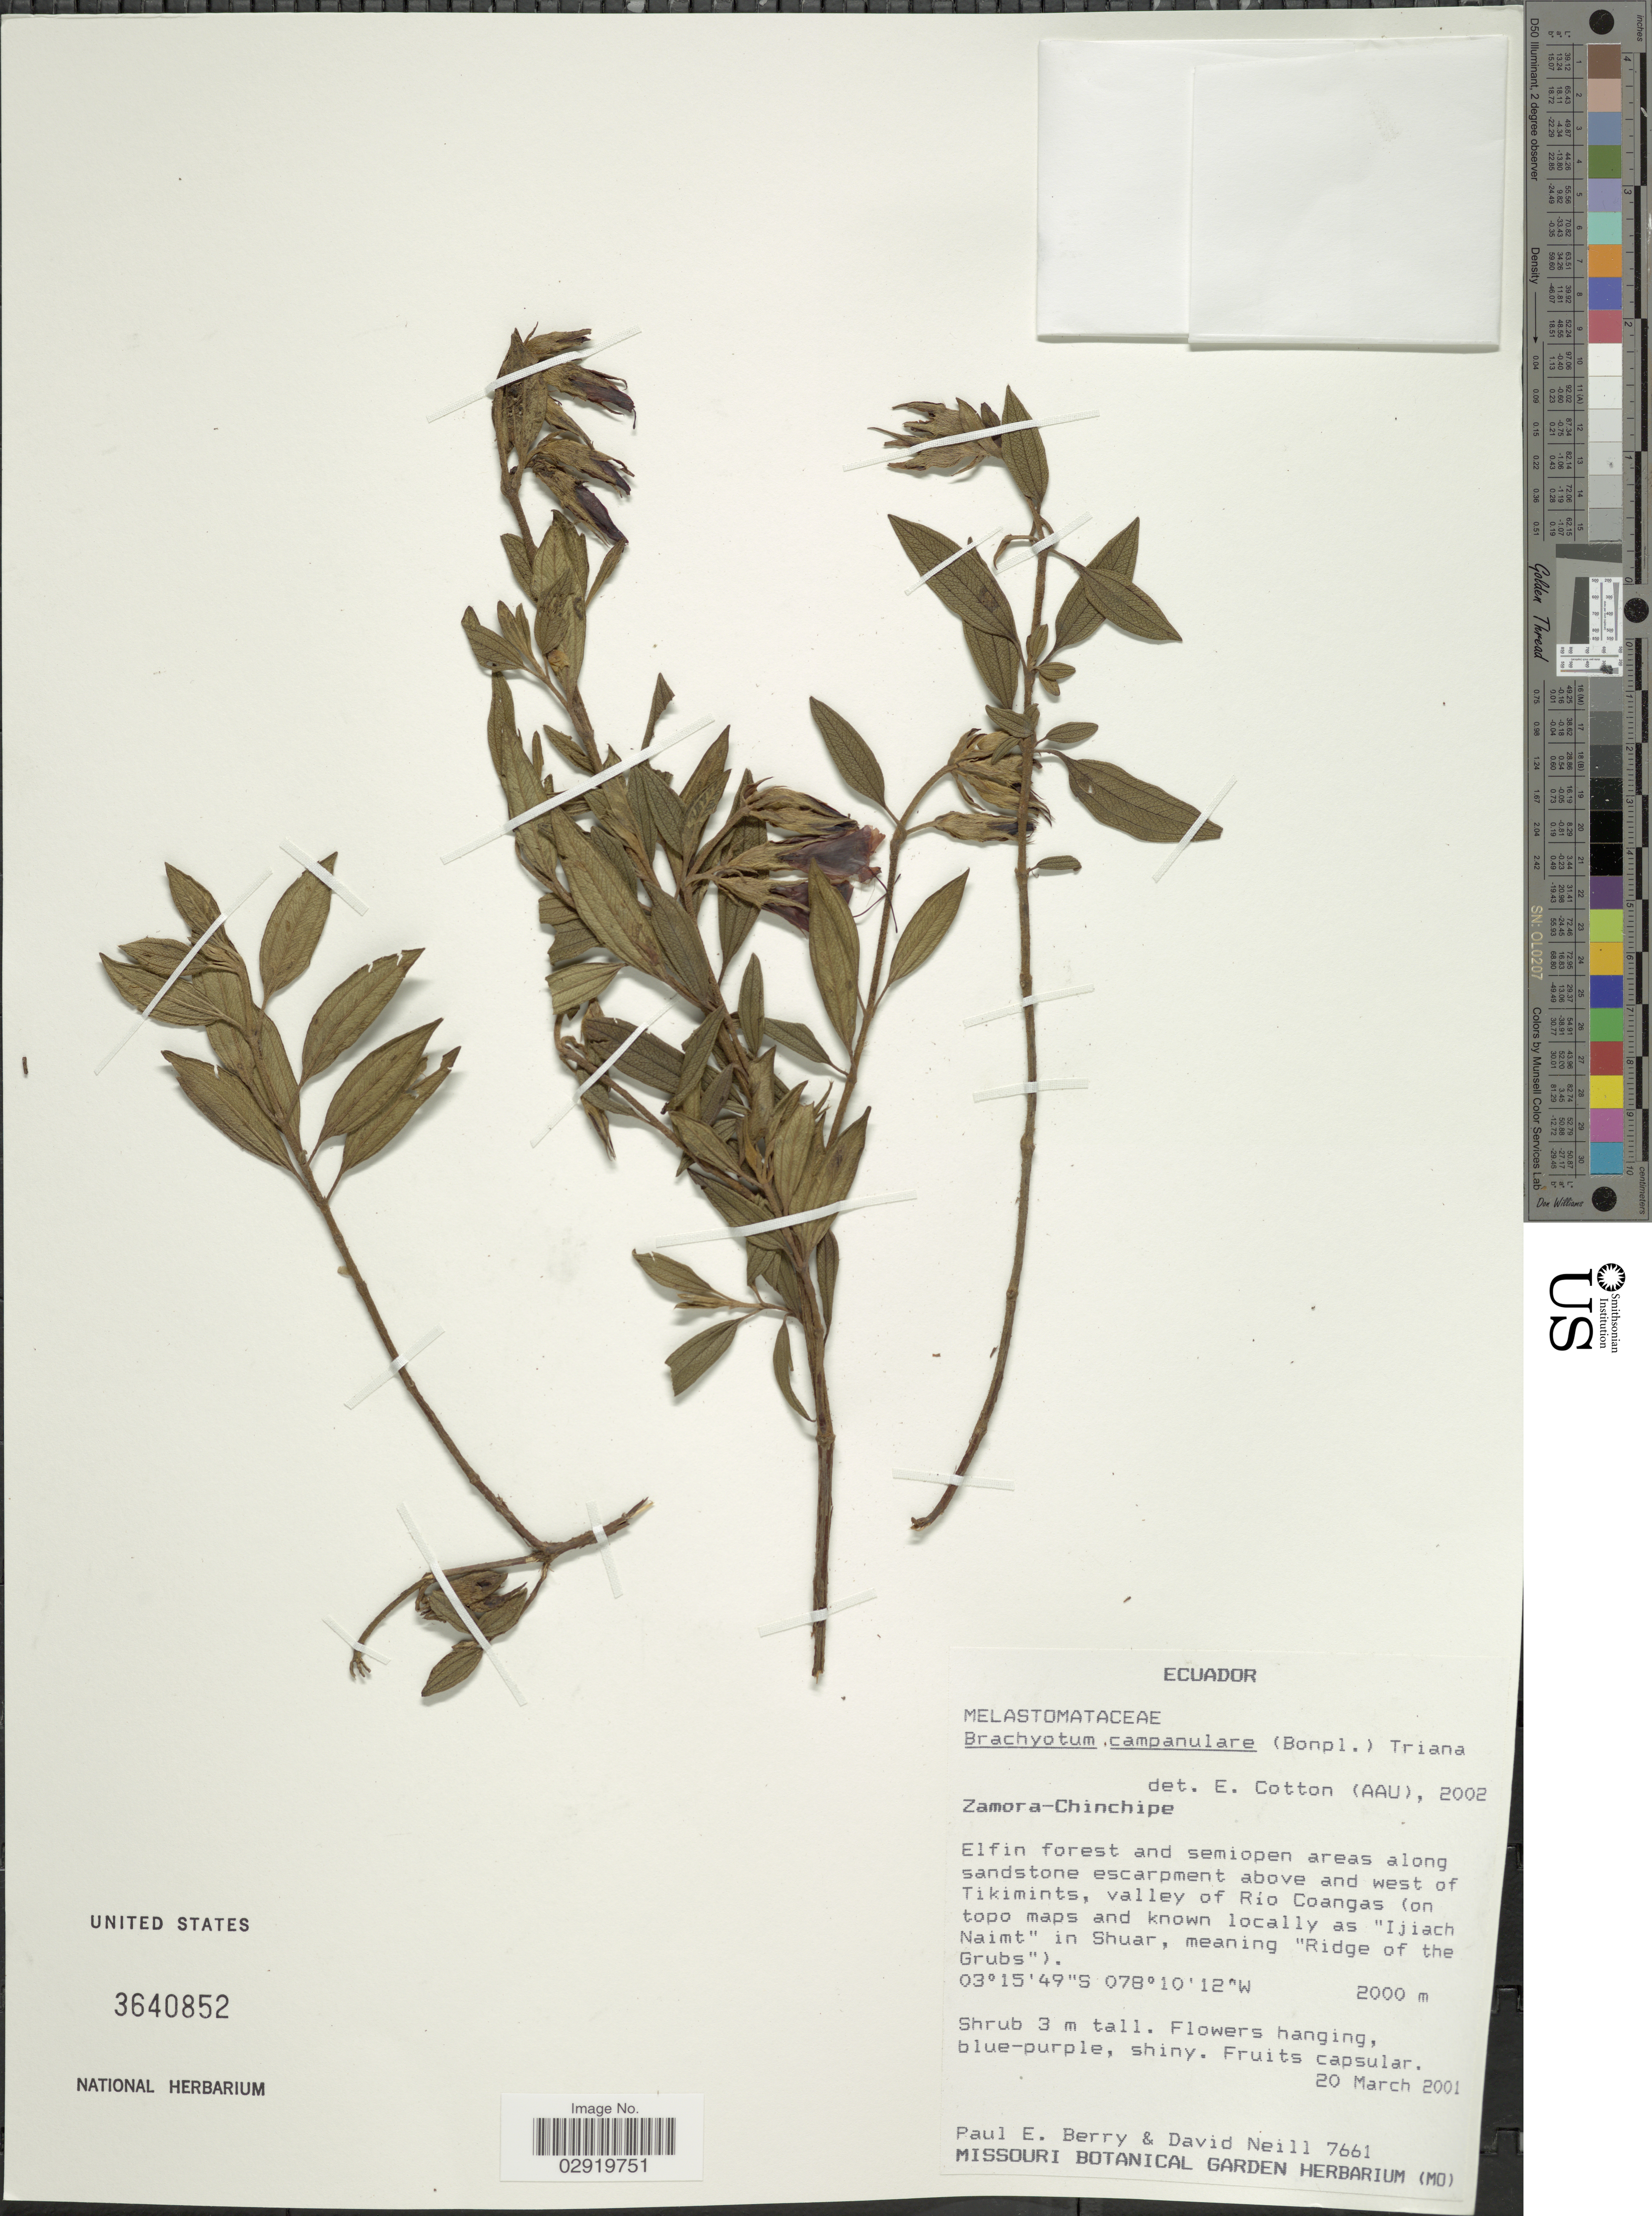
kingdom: Plantae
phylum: Tracheophyta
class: Magnoliopsida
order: Myrtales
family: Melastomataceae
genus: Brachyotum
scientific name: Brachyotum campanulare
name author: (Bonpl.) Triana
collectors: P. E. Berry & D. Neill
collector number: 7661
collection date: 2001-03-20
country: Ecuador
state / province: Zamora-Chinchipe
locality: Elfin forest and semiopen areas along sandstone escarpment above and west of Tikimints, valley of Río Coangas (on topo maps and known locally as "Ijiach Naimt" in Shuar, meaning "Ridge of the Grubs").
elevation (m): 2000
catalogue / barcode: US 3640852